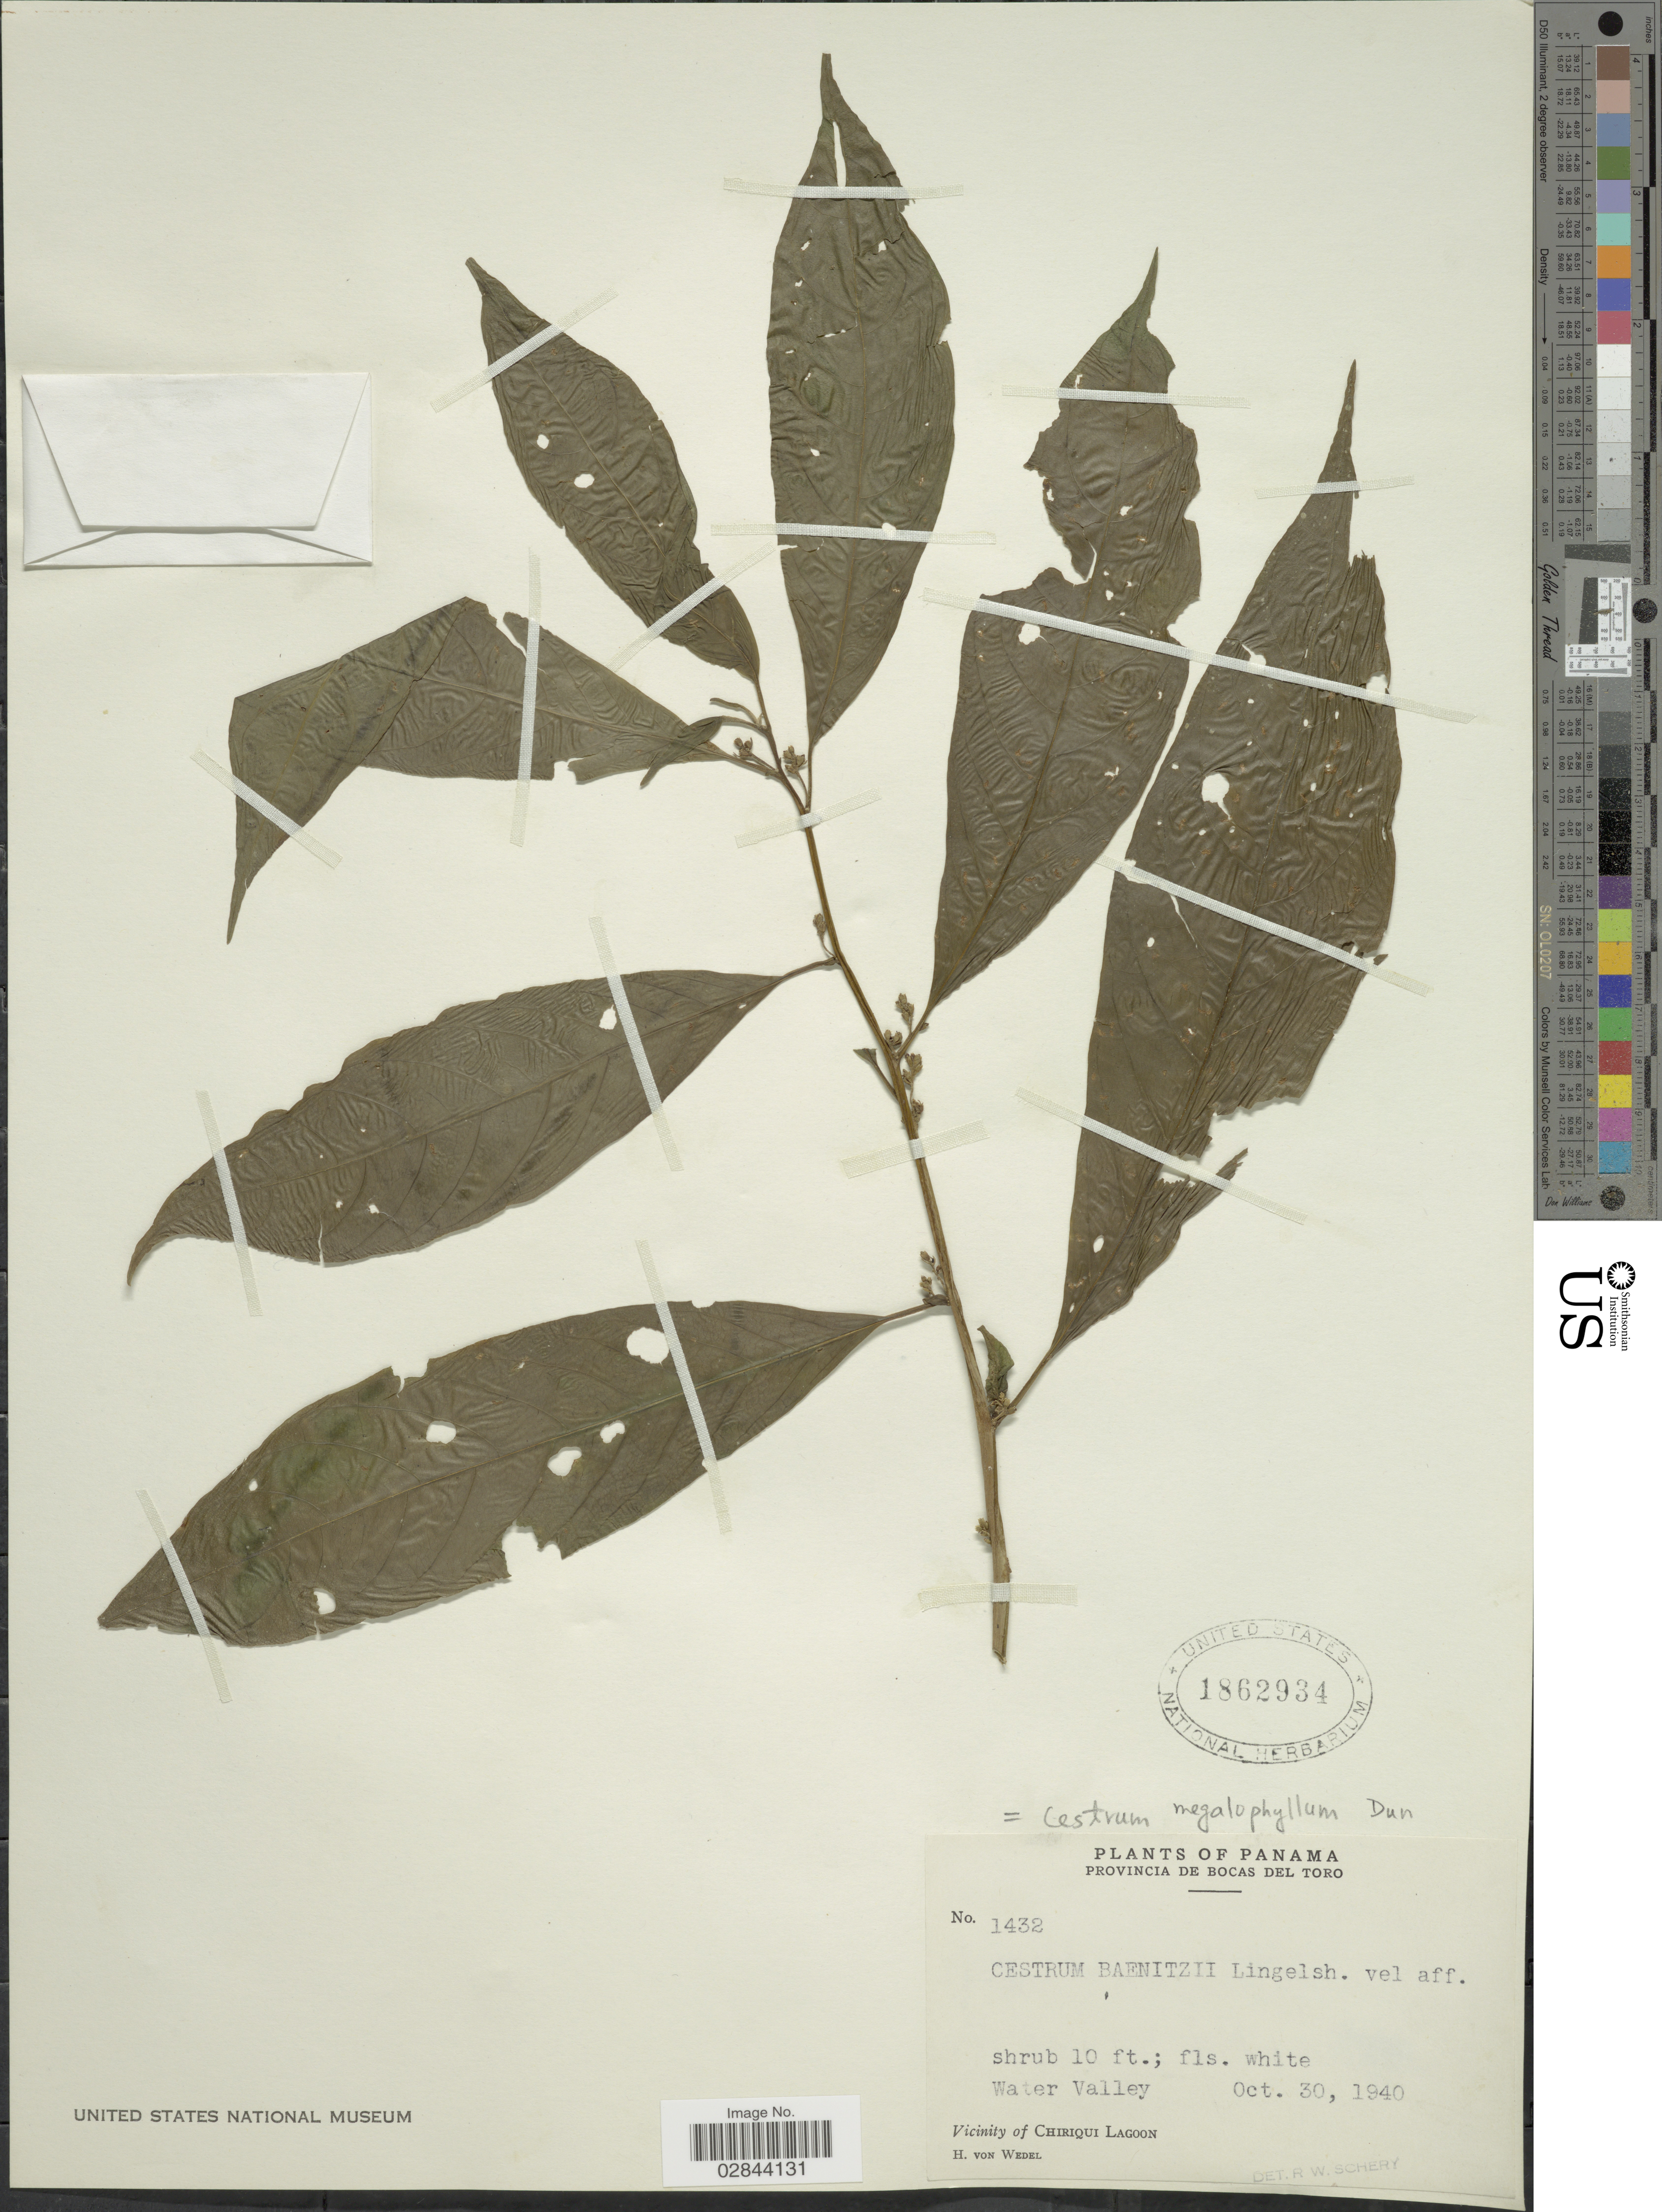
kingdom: Plantae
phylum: Tracheophyta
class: Magnoliopsida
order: Solanales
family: Solanaceae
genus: Cestrum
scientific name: Cestrum megalophyllum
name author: Dunal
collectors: H. von Wedel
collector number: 1432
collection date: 1940-10-30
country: Panama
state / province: Bocas del Toro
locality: Water Valley, Vicinity of Chiriqui Lagoon.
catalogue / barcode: US 1862934